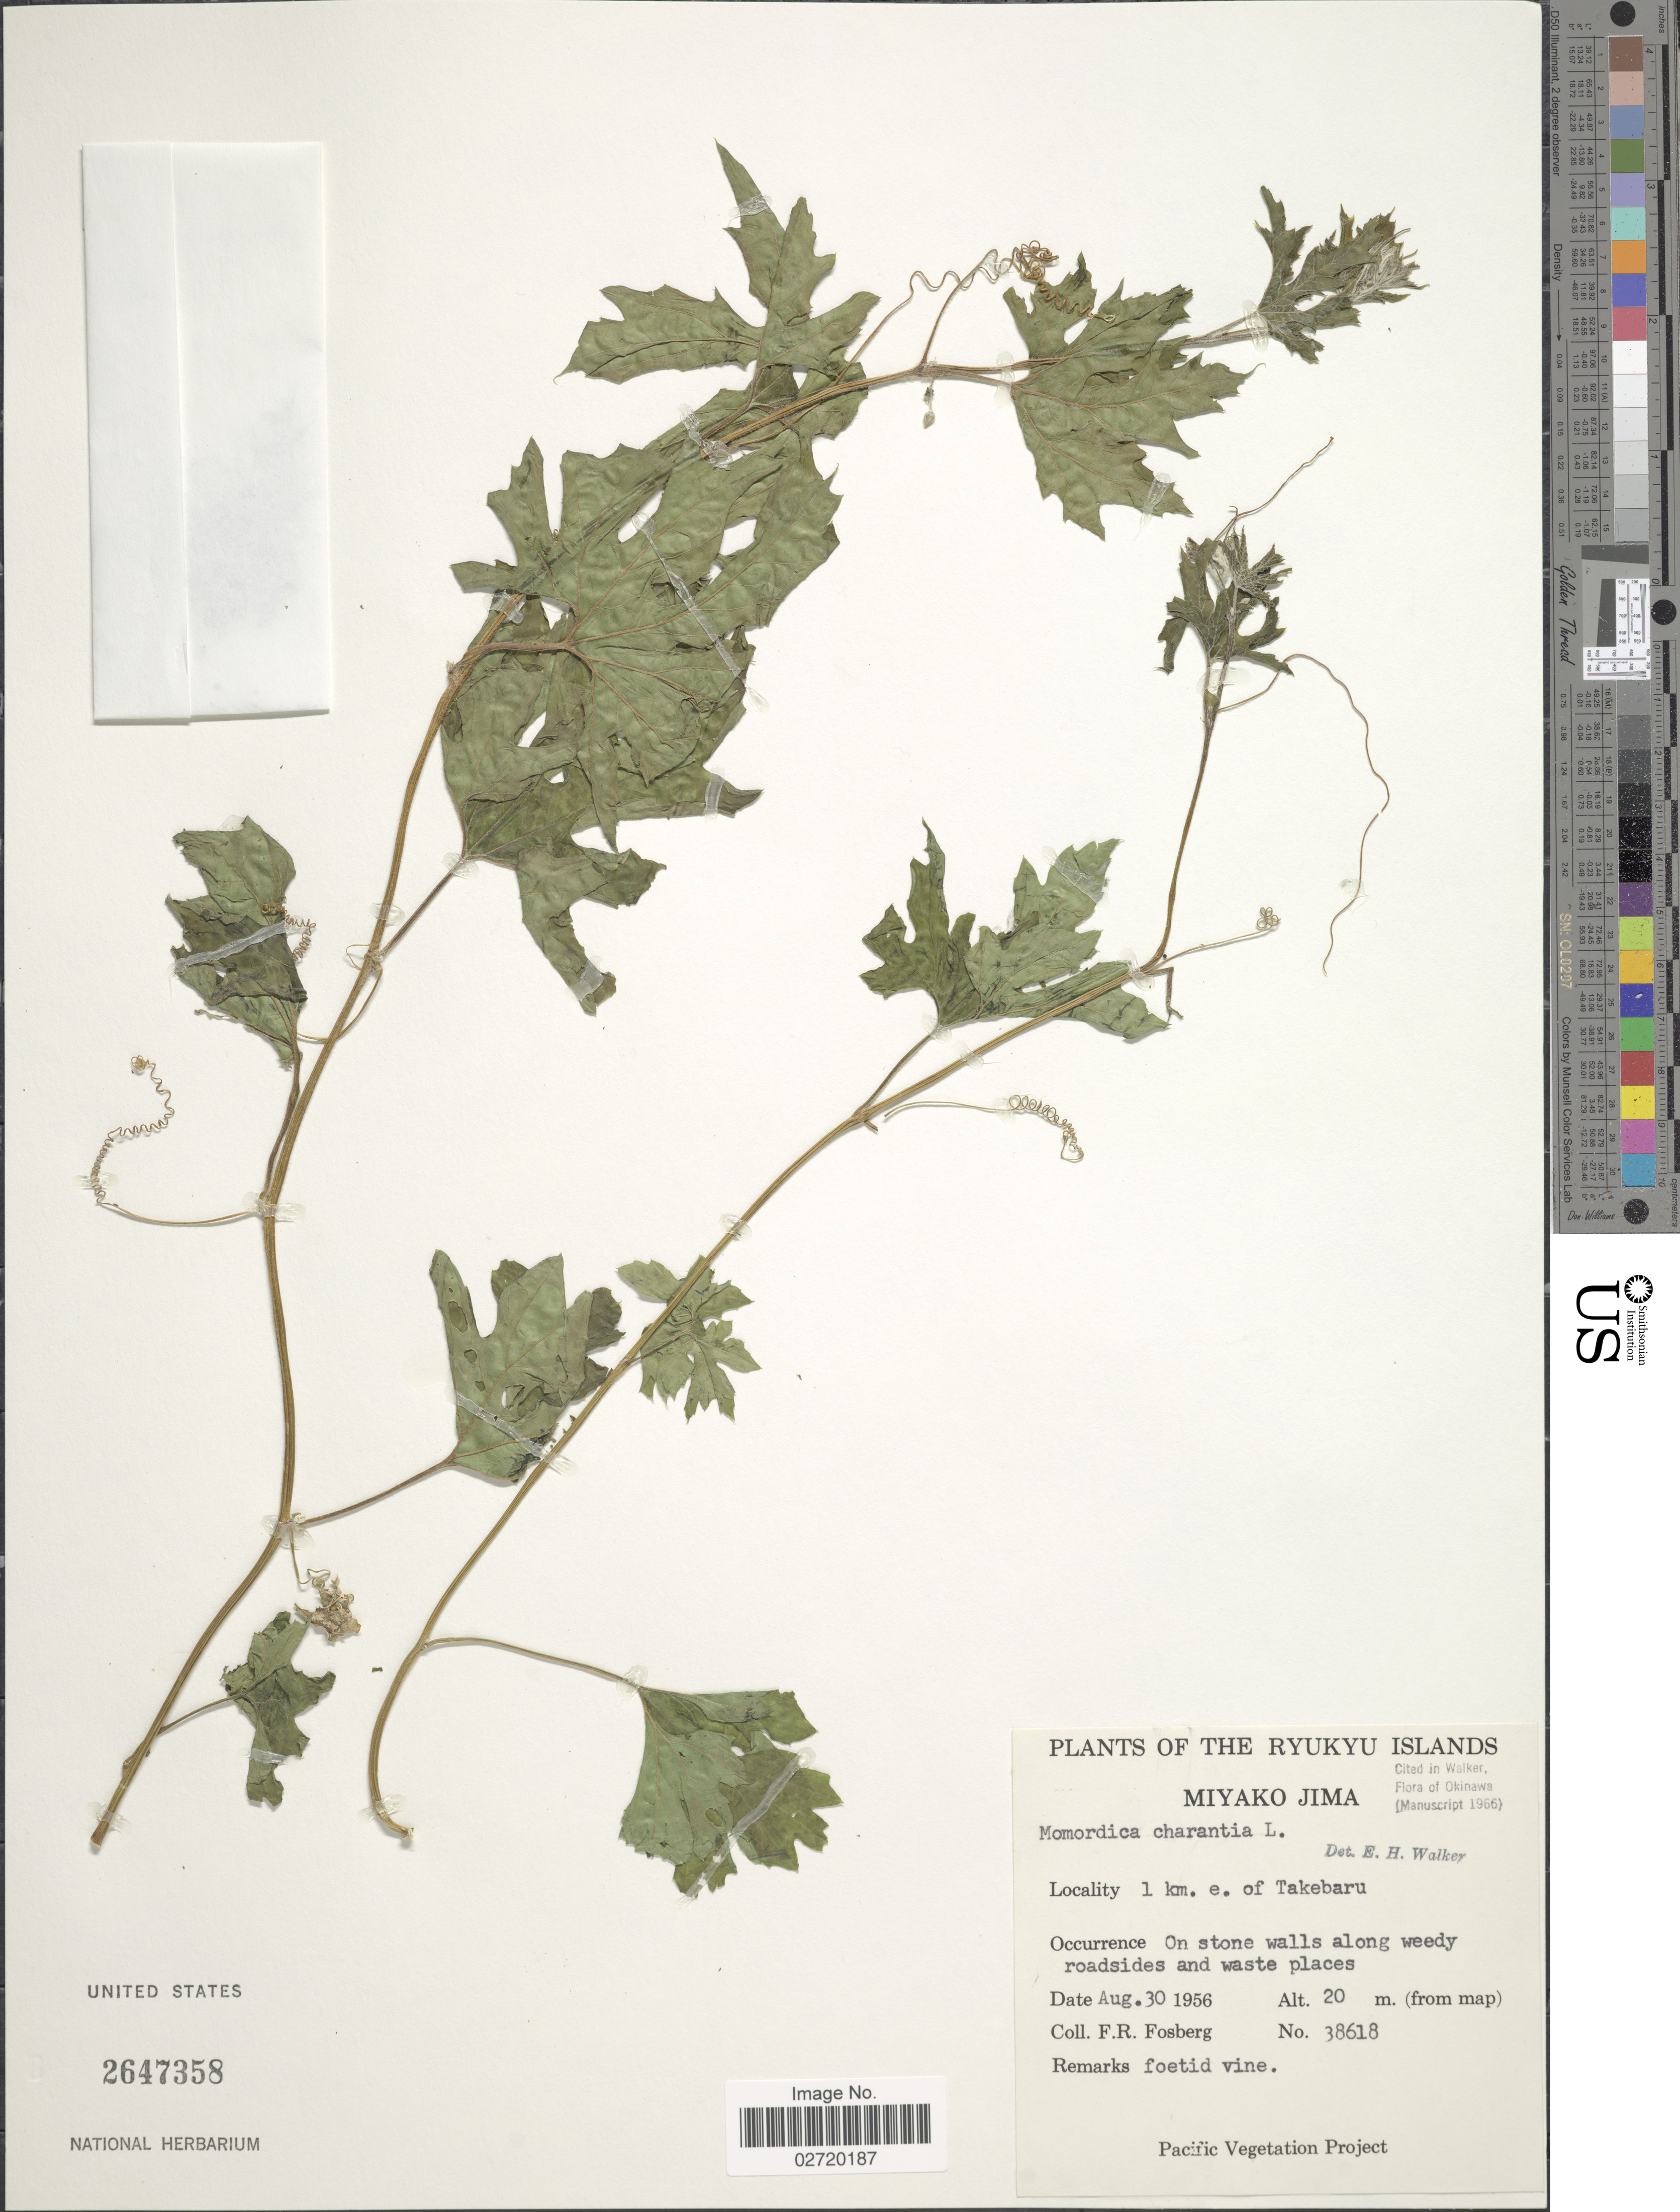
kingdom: Plantae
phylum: Tracheophyta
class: Magnoliopsida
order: Cucurbitales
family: Cucurbitaceae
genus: Momordica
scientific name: Momordica charantia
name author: L.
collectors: F. R. Fosberg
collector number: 38618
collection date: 1956-08-30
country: Japan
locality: The Ryukyu Islands, Miyako Jima, 1 km. e. of Takebaru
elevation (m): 20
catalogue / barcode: US 2647358